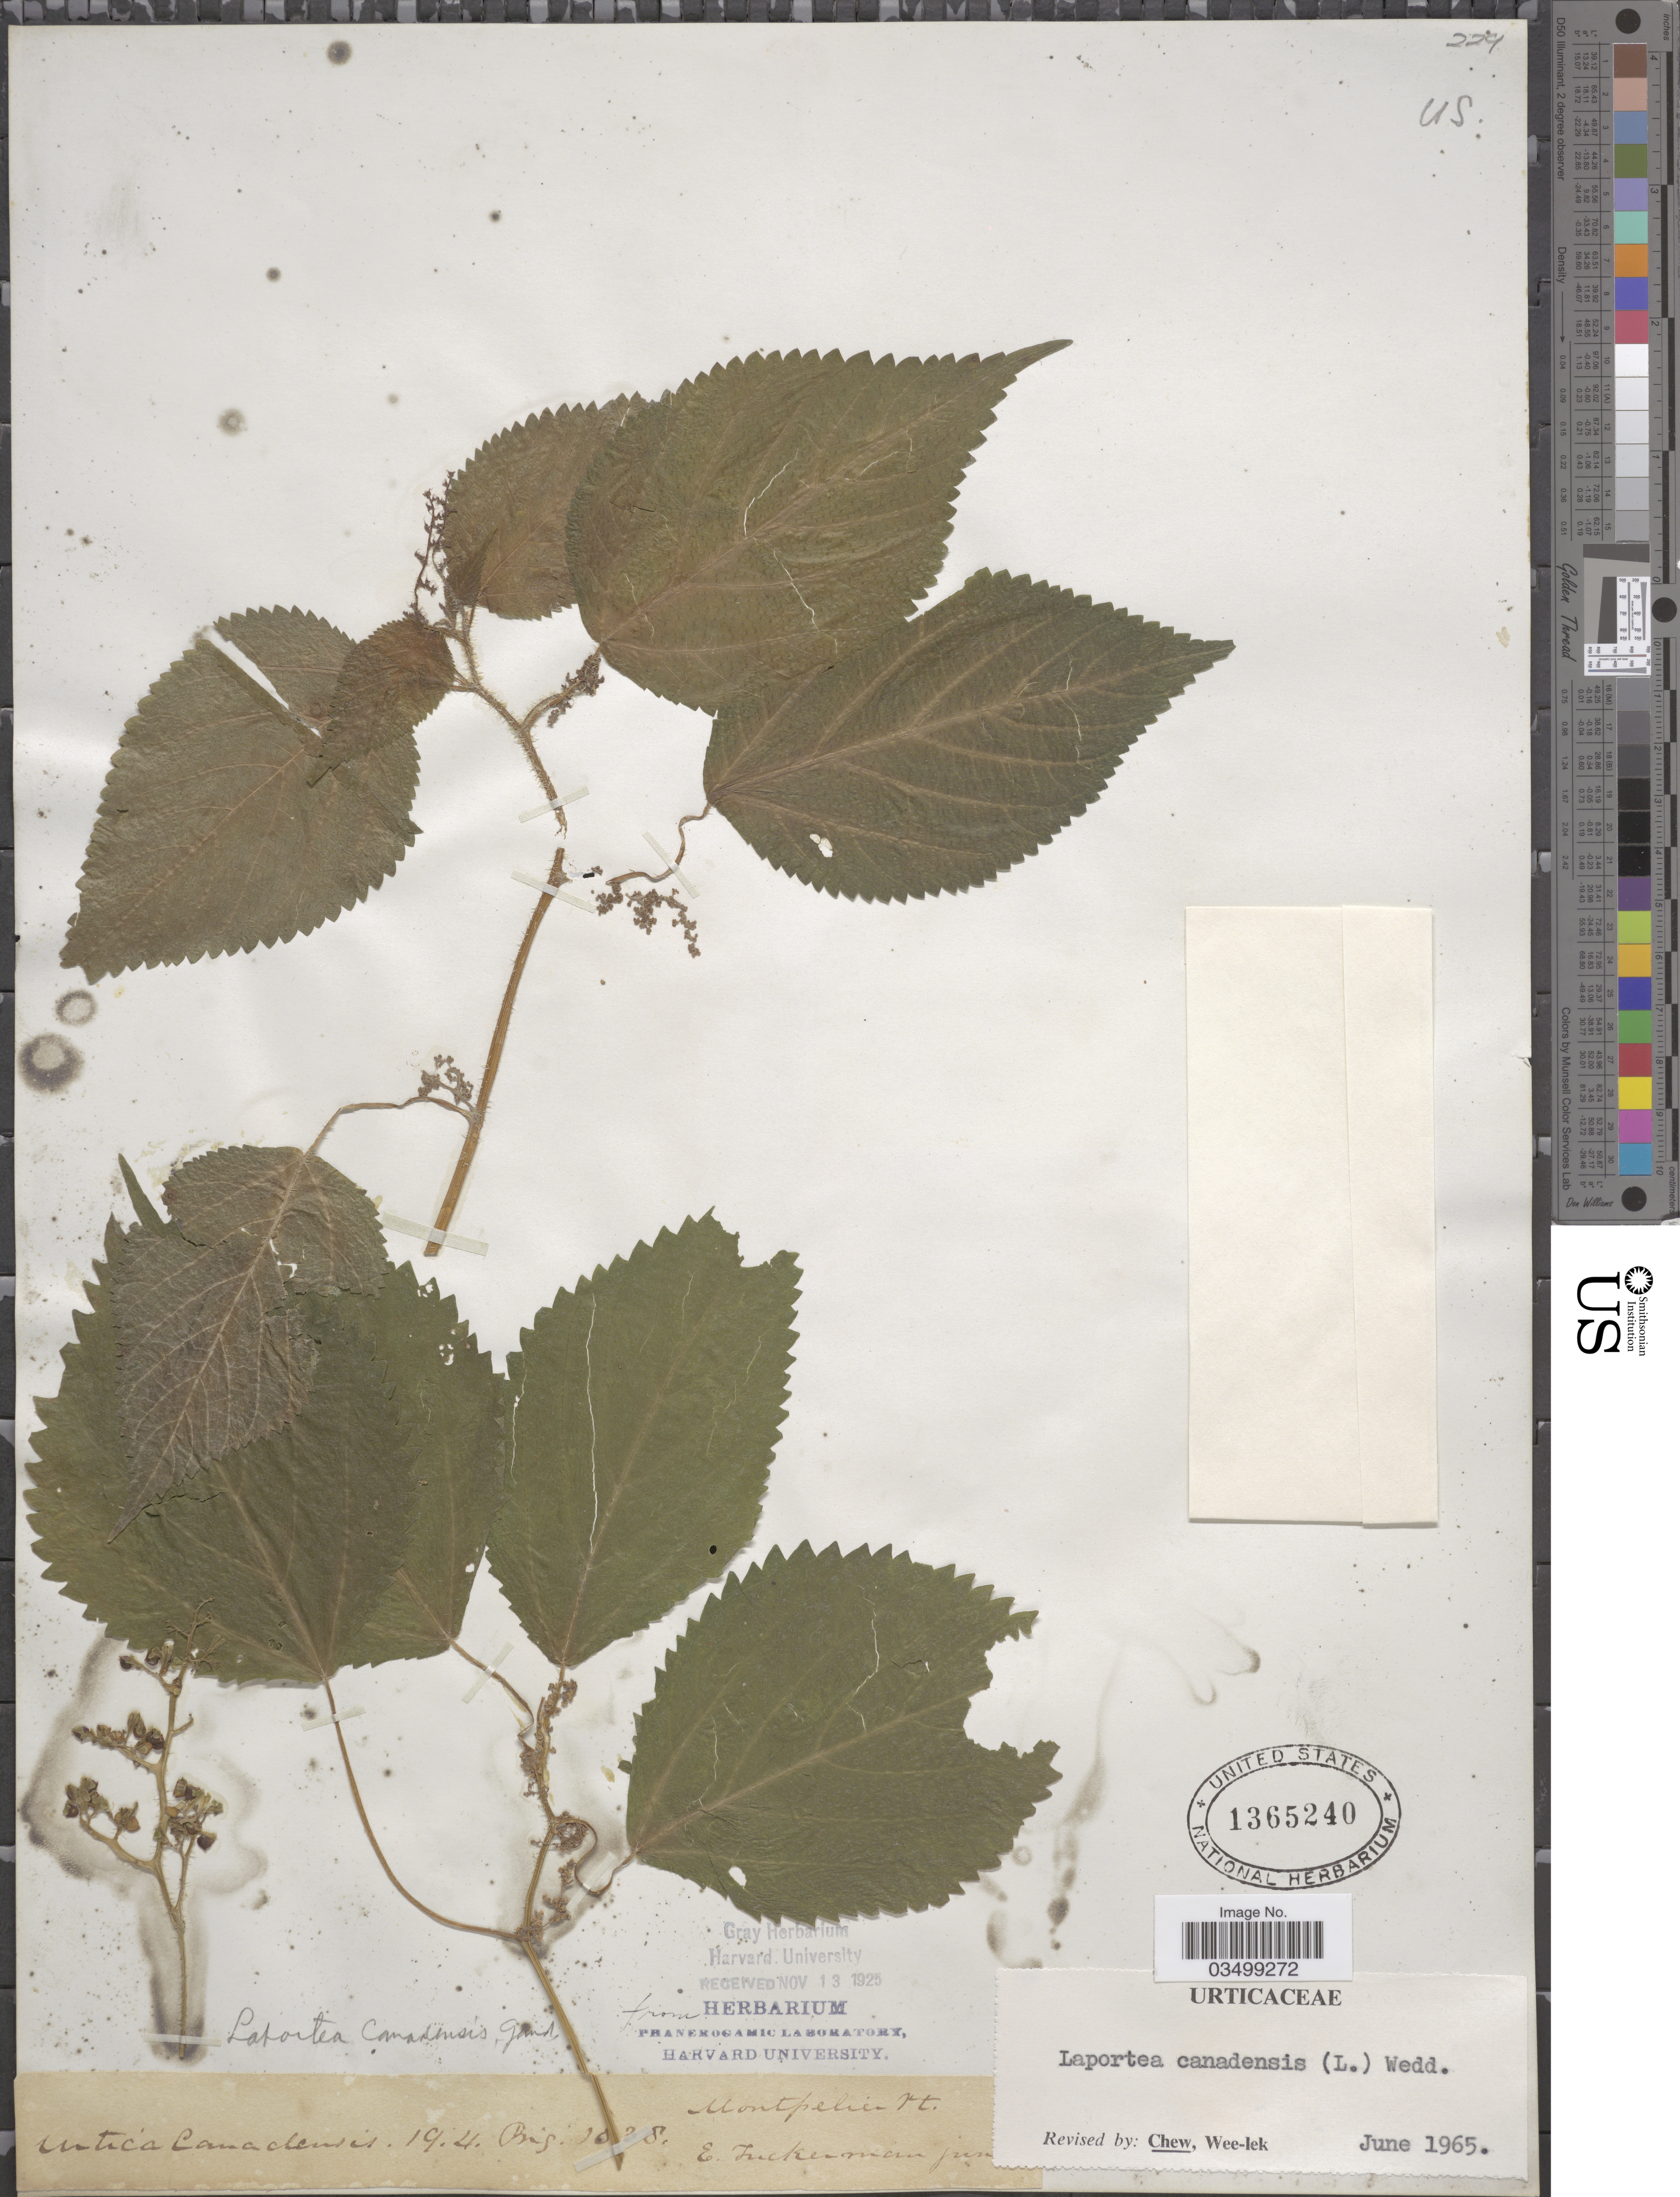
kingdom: Plantae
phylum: Tracheophyta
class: Magnoliopsida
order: Rosales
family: Urticaceae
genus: Laportea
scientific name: Laportea canadensis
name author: (L.) Wedd.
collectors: E. Tuckerman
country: United States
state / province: Vermont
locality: Montpelier.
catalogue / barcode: US 1365240